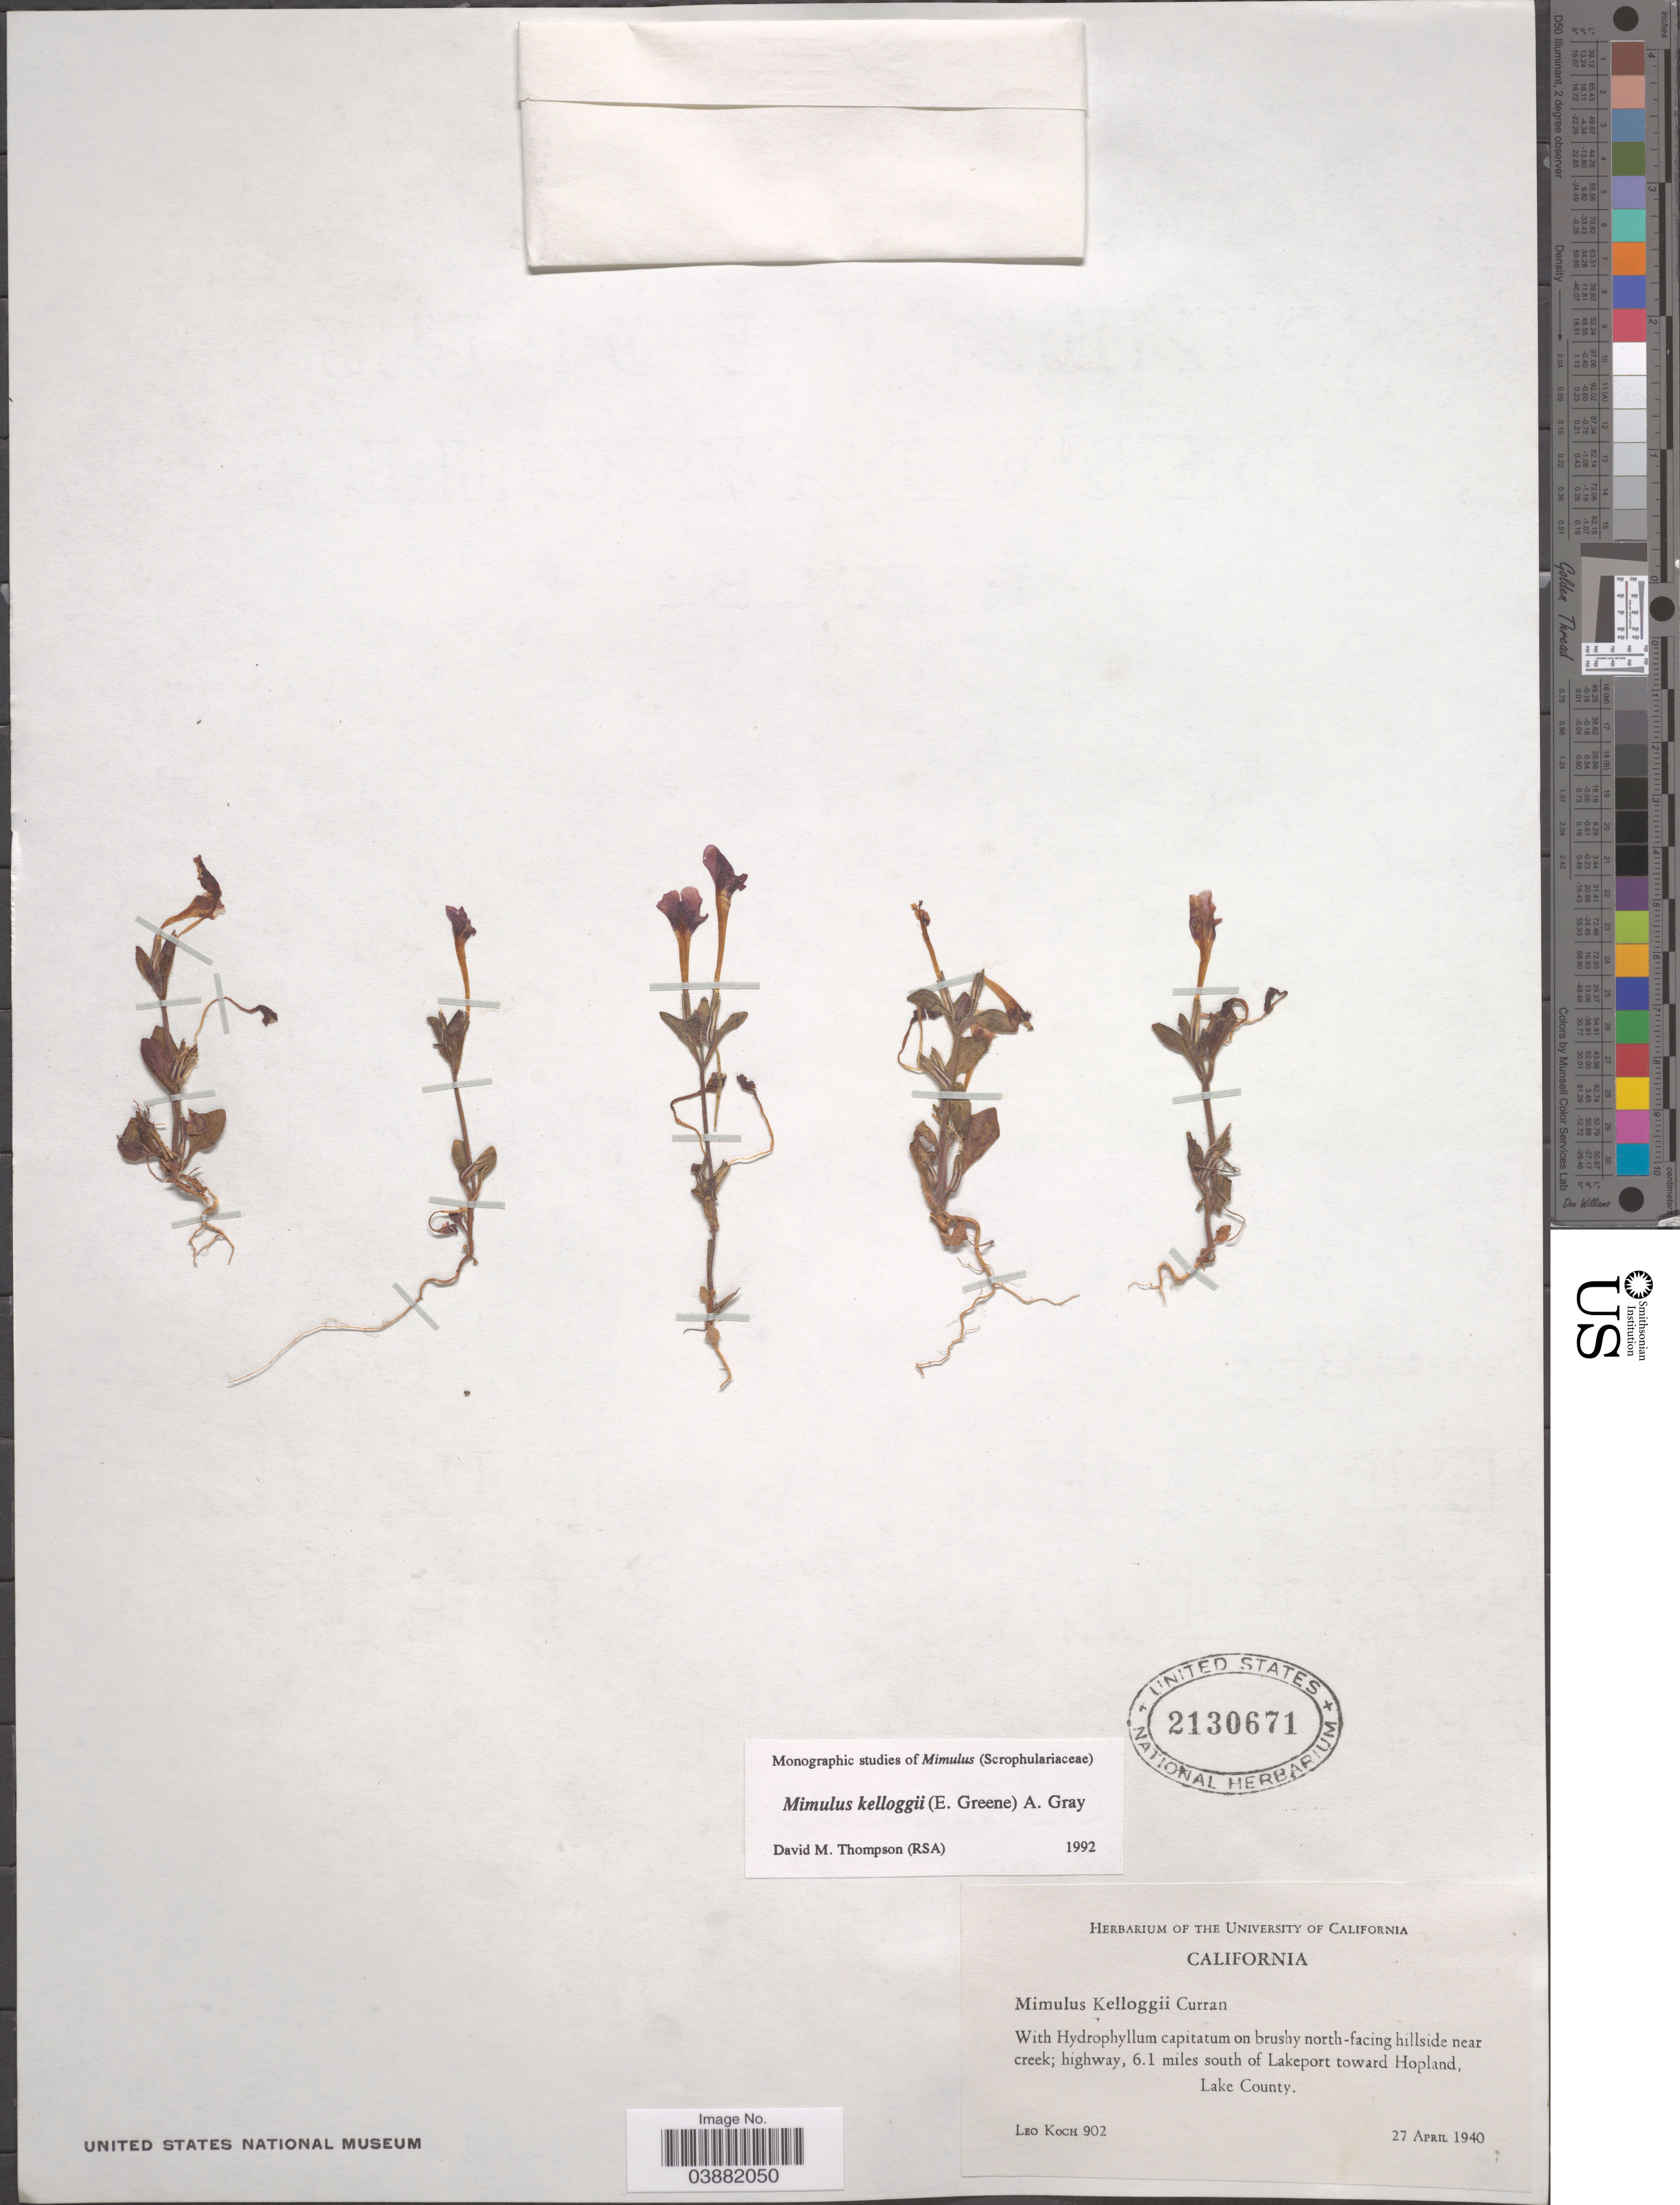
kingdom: Plantae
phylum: Tracheophyta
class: Magnoliopsida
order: Lamiales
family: Phrymaceae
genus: Mimulus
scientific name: Mimulus kelloggii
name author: (Curran ex Greene) Curran ex A. Gray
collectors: L. F. Koch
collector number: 902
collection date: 1940-04-27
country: United States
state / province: California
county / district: Lake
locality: North-facing hillside near creek; highway, 6.1 miles south of Lakeport toward Hopland, Lake County.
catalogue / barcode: US 2130671